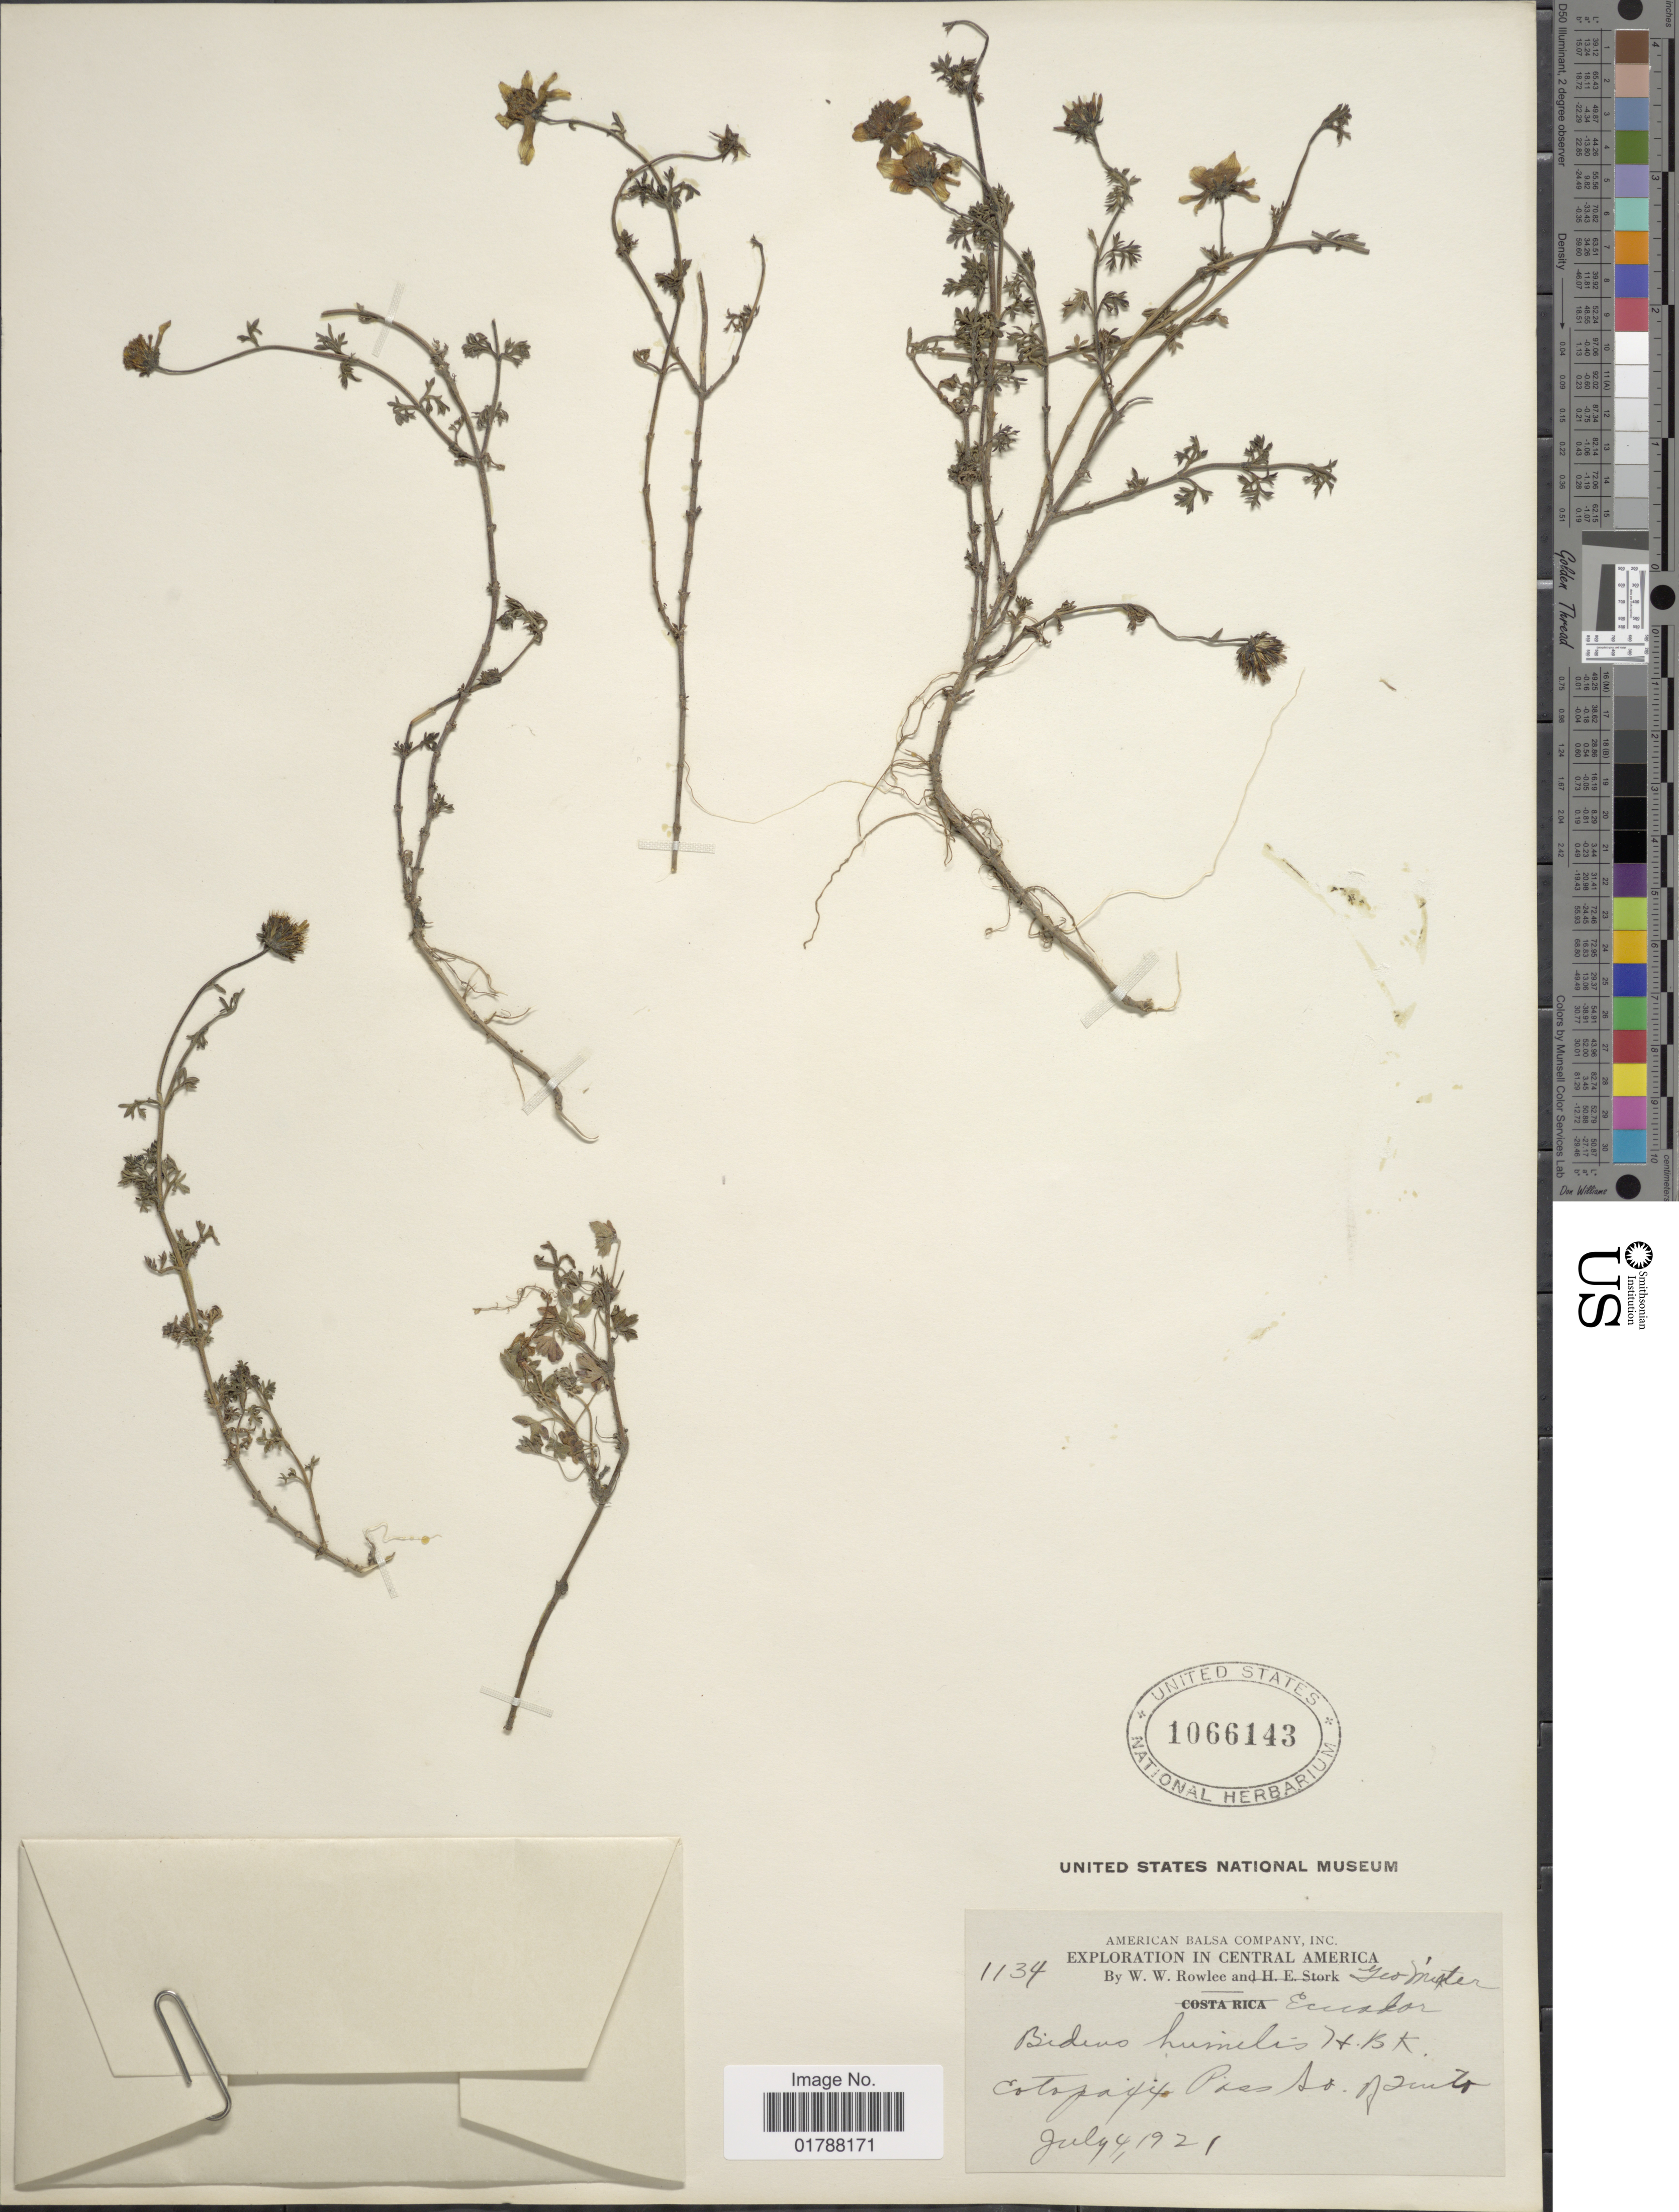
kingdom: Plantae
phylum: Tracheophyta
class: Magnoliopsida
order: Asterales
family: Asteraceae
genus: Bidens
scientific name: Bidens andicola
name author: Kunth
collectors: W. W. Rowlee & Collector illegible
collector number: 1134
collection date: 1921-07-04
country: Ecuador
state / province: Cotopaxi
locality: Cotopaxi Pass So. of Quito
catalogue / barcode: US 1066143